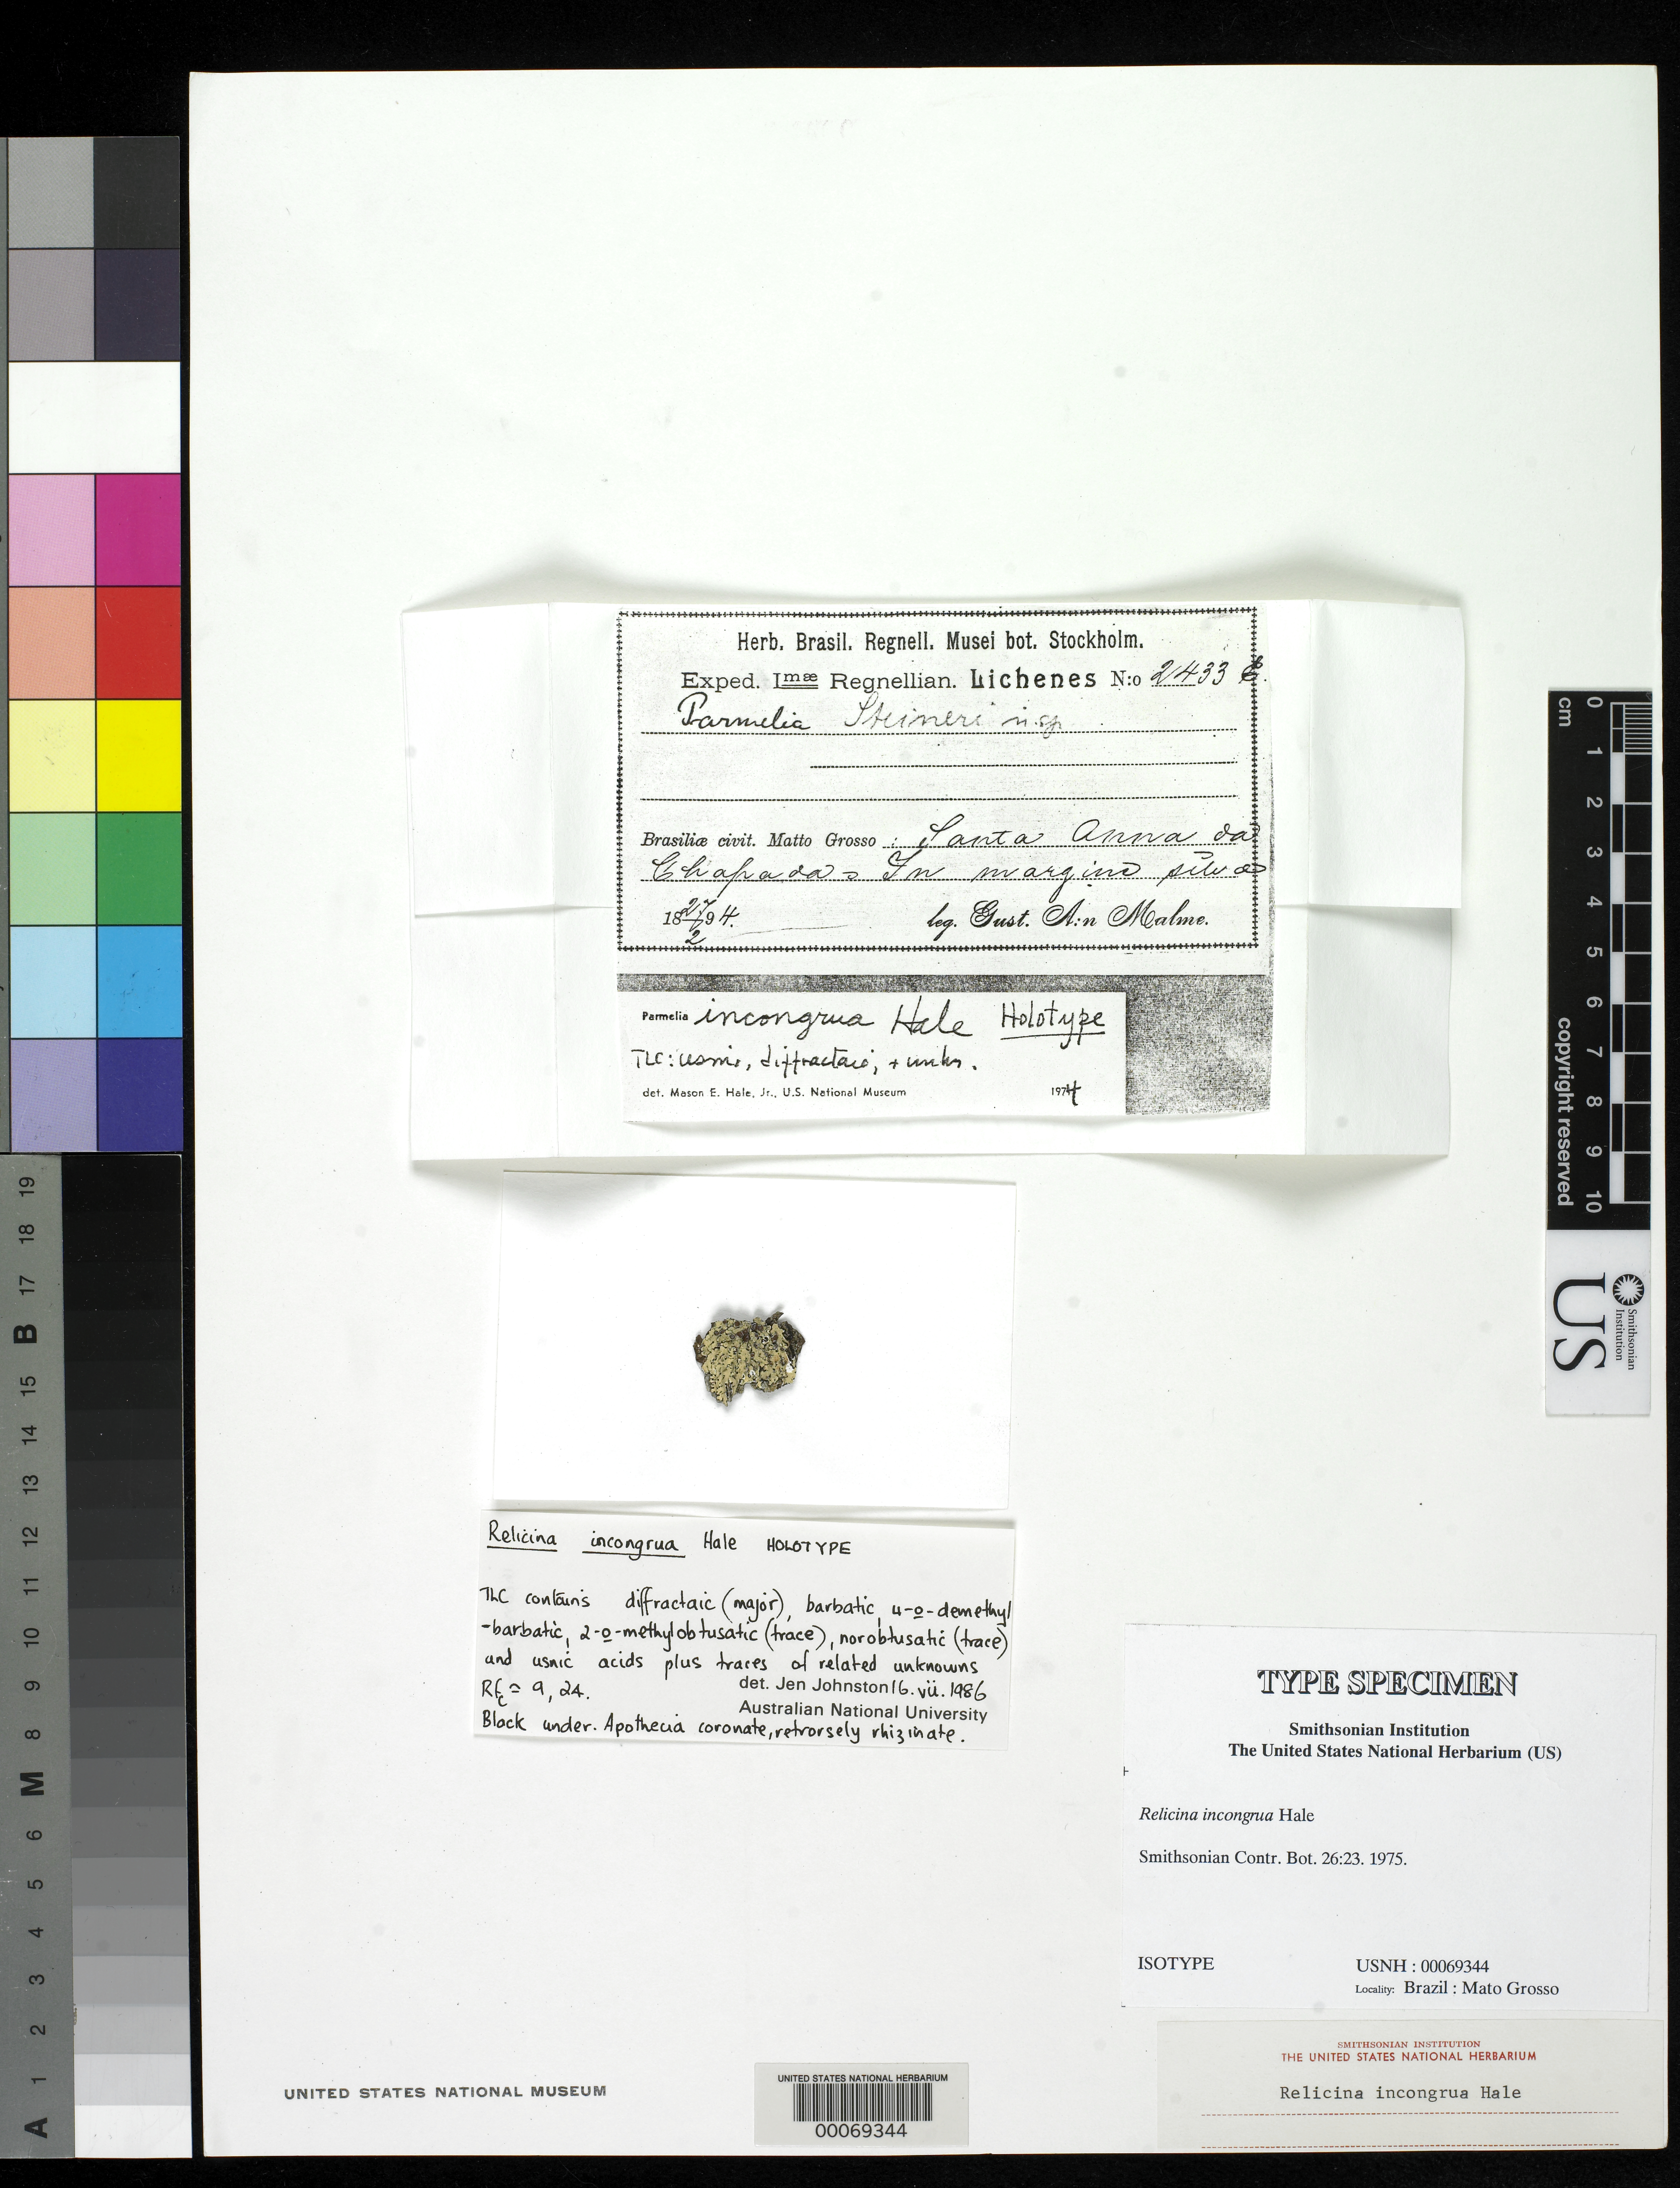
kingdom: Fungi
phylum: Ascomycota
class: Lecanoromycetes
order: Lecanorales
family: Parmeliaceae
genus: Relicina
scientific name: Relicina incongrua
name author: Hale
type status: Isotype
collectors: G. O. A. Malme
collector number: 2433 c Regn. No.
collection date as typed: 27 Feb 1894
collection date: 1894-02-27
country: Brazil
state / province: Mato Grosso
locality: Santa Anna da Chapada.